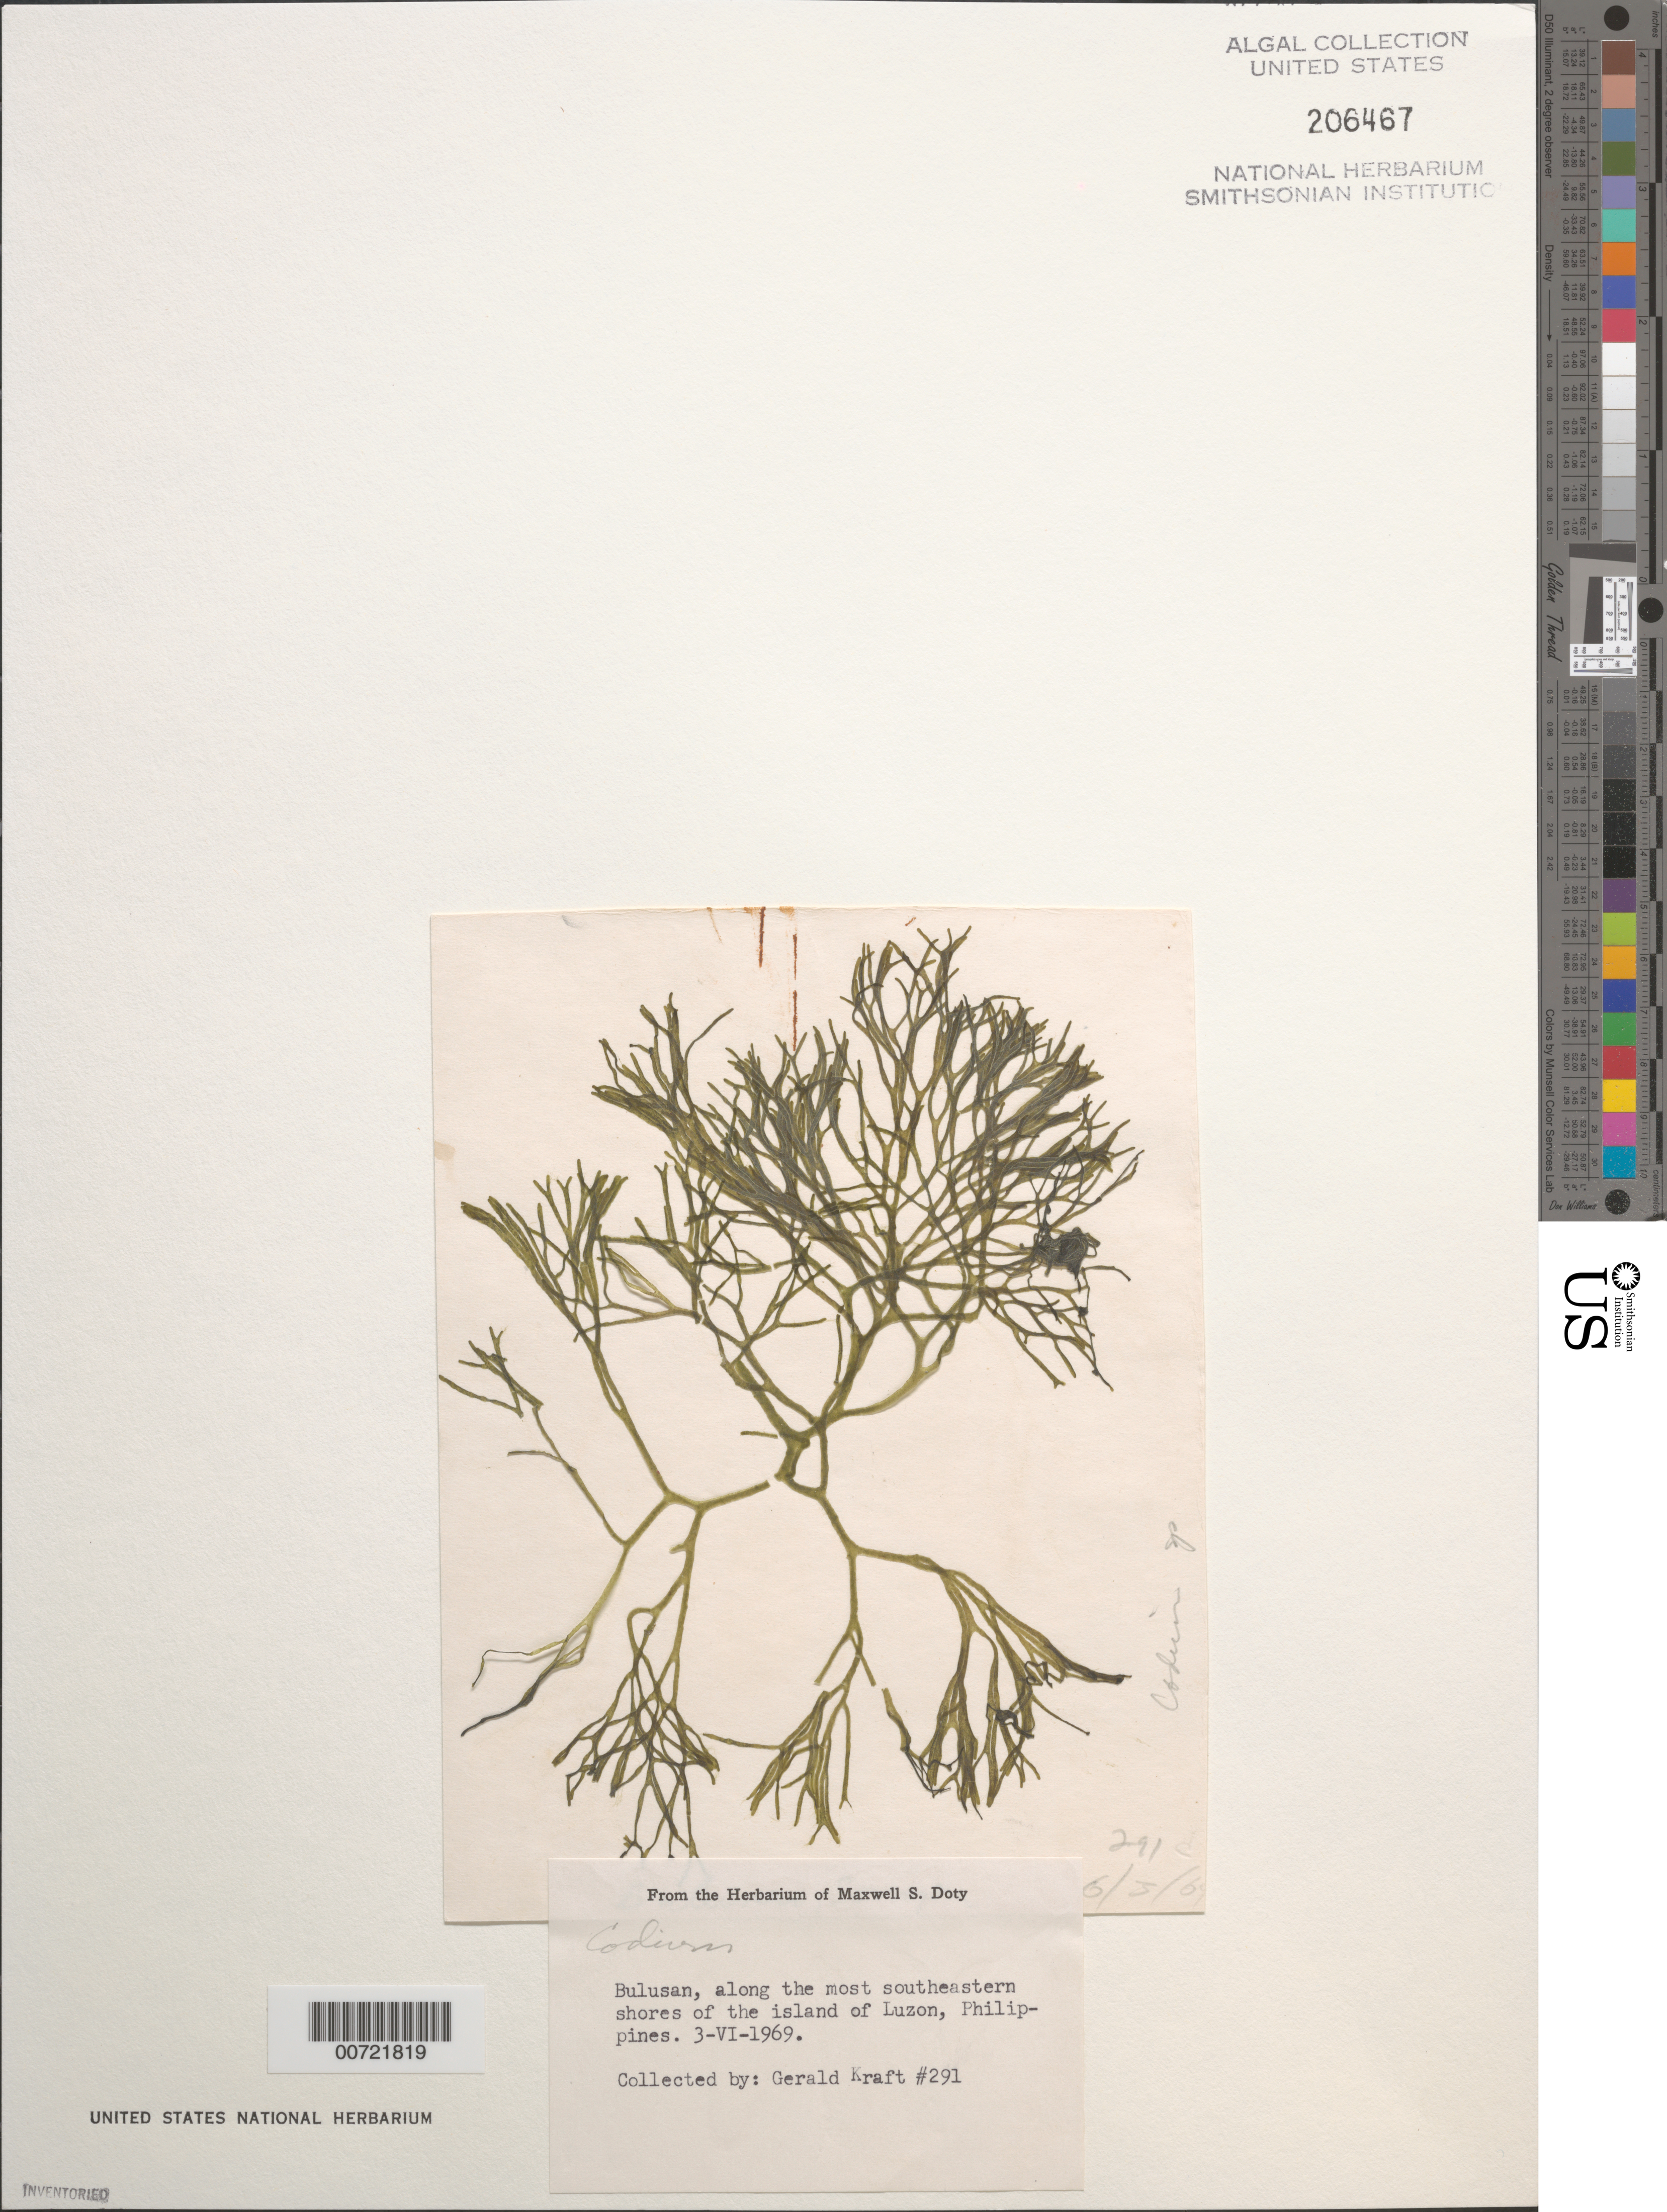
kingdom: Plantae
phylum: Chlorophyta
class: Ulvophyceae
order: Bryopsidales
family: Codiaceae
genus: Codium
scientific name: Codium sp.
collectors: G. T. Kraft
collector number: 291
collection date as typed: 03 Jun 1969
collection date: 1969-06-03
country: Philippines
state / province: Bicol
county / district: Sorsogon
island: Luzon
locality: Bulusan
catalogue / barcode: US 206467